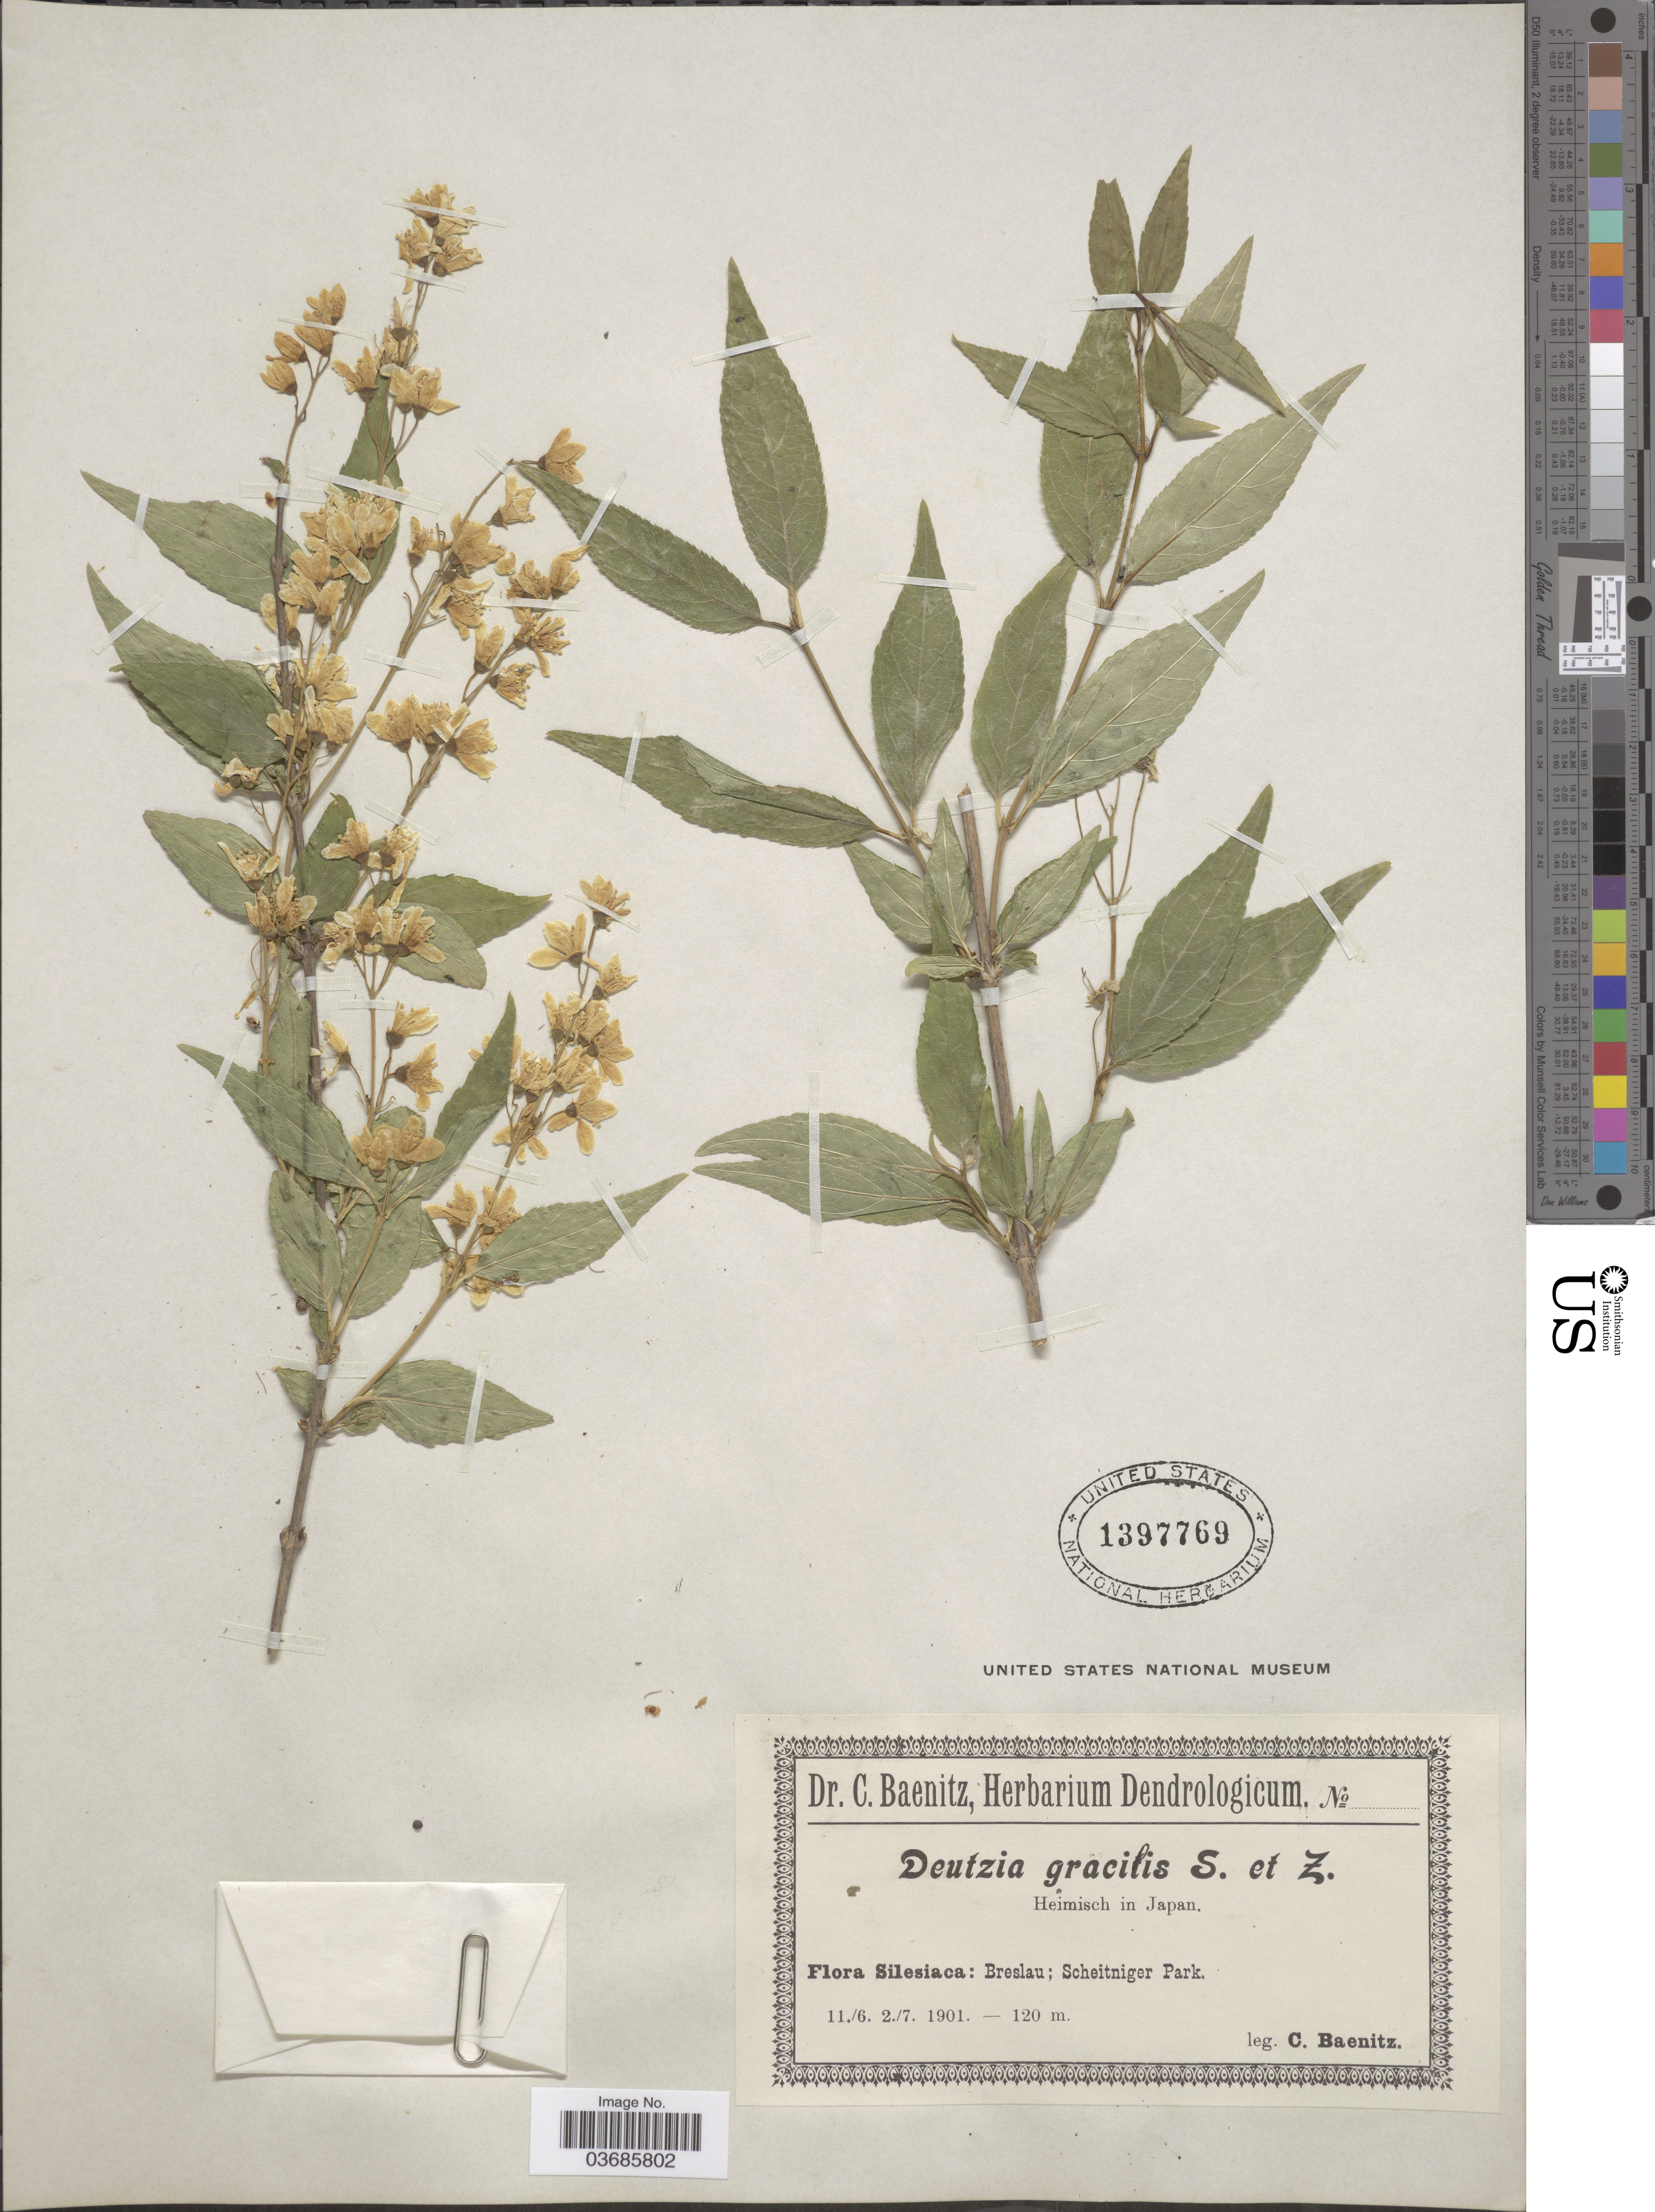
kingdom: Plantae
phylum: Tracheophyta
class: Magnoliopsida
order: Cornales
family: Hydrangeaceae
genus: Deutzia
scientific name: Deutzia gracilis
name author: Siebold & Zucc.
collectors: C. G. Baenitz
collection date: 1901-06-11/1901-07-02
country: Poland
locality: Silesiaca: Breslau; Scheitniger Park.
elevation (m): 120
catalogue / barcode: US 1397769